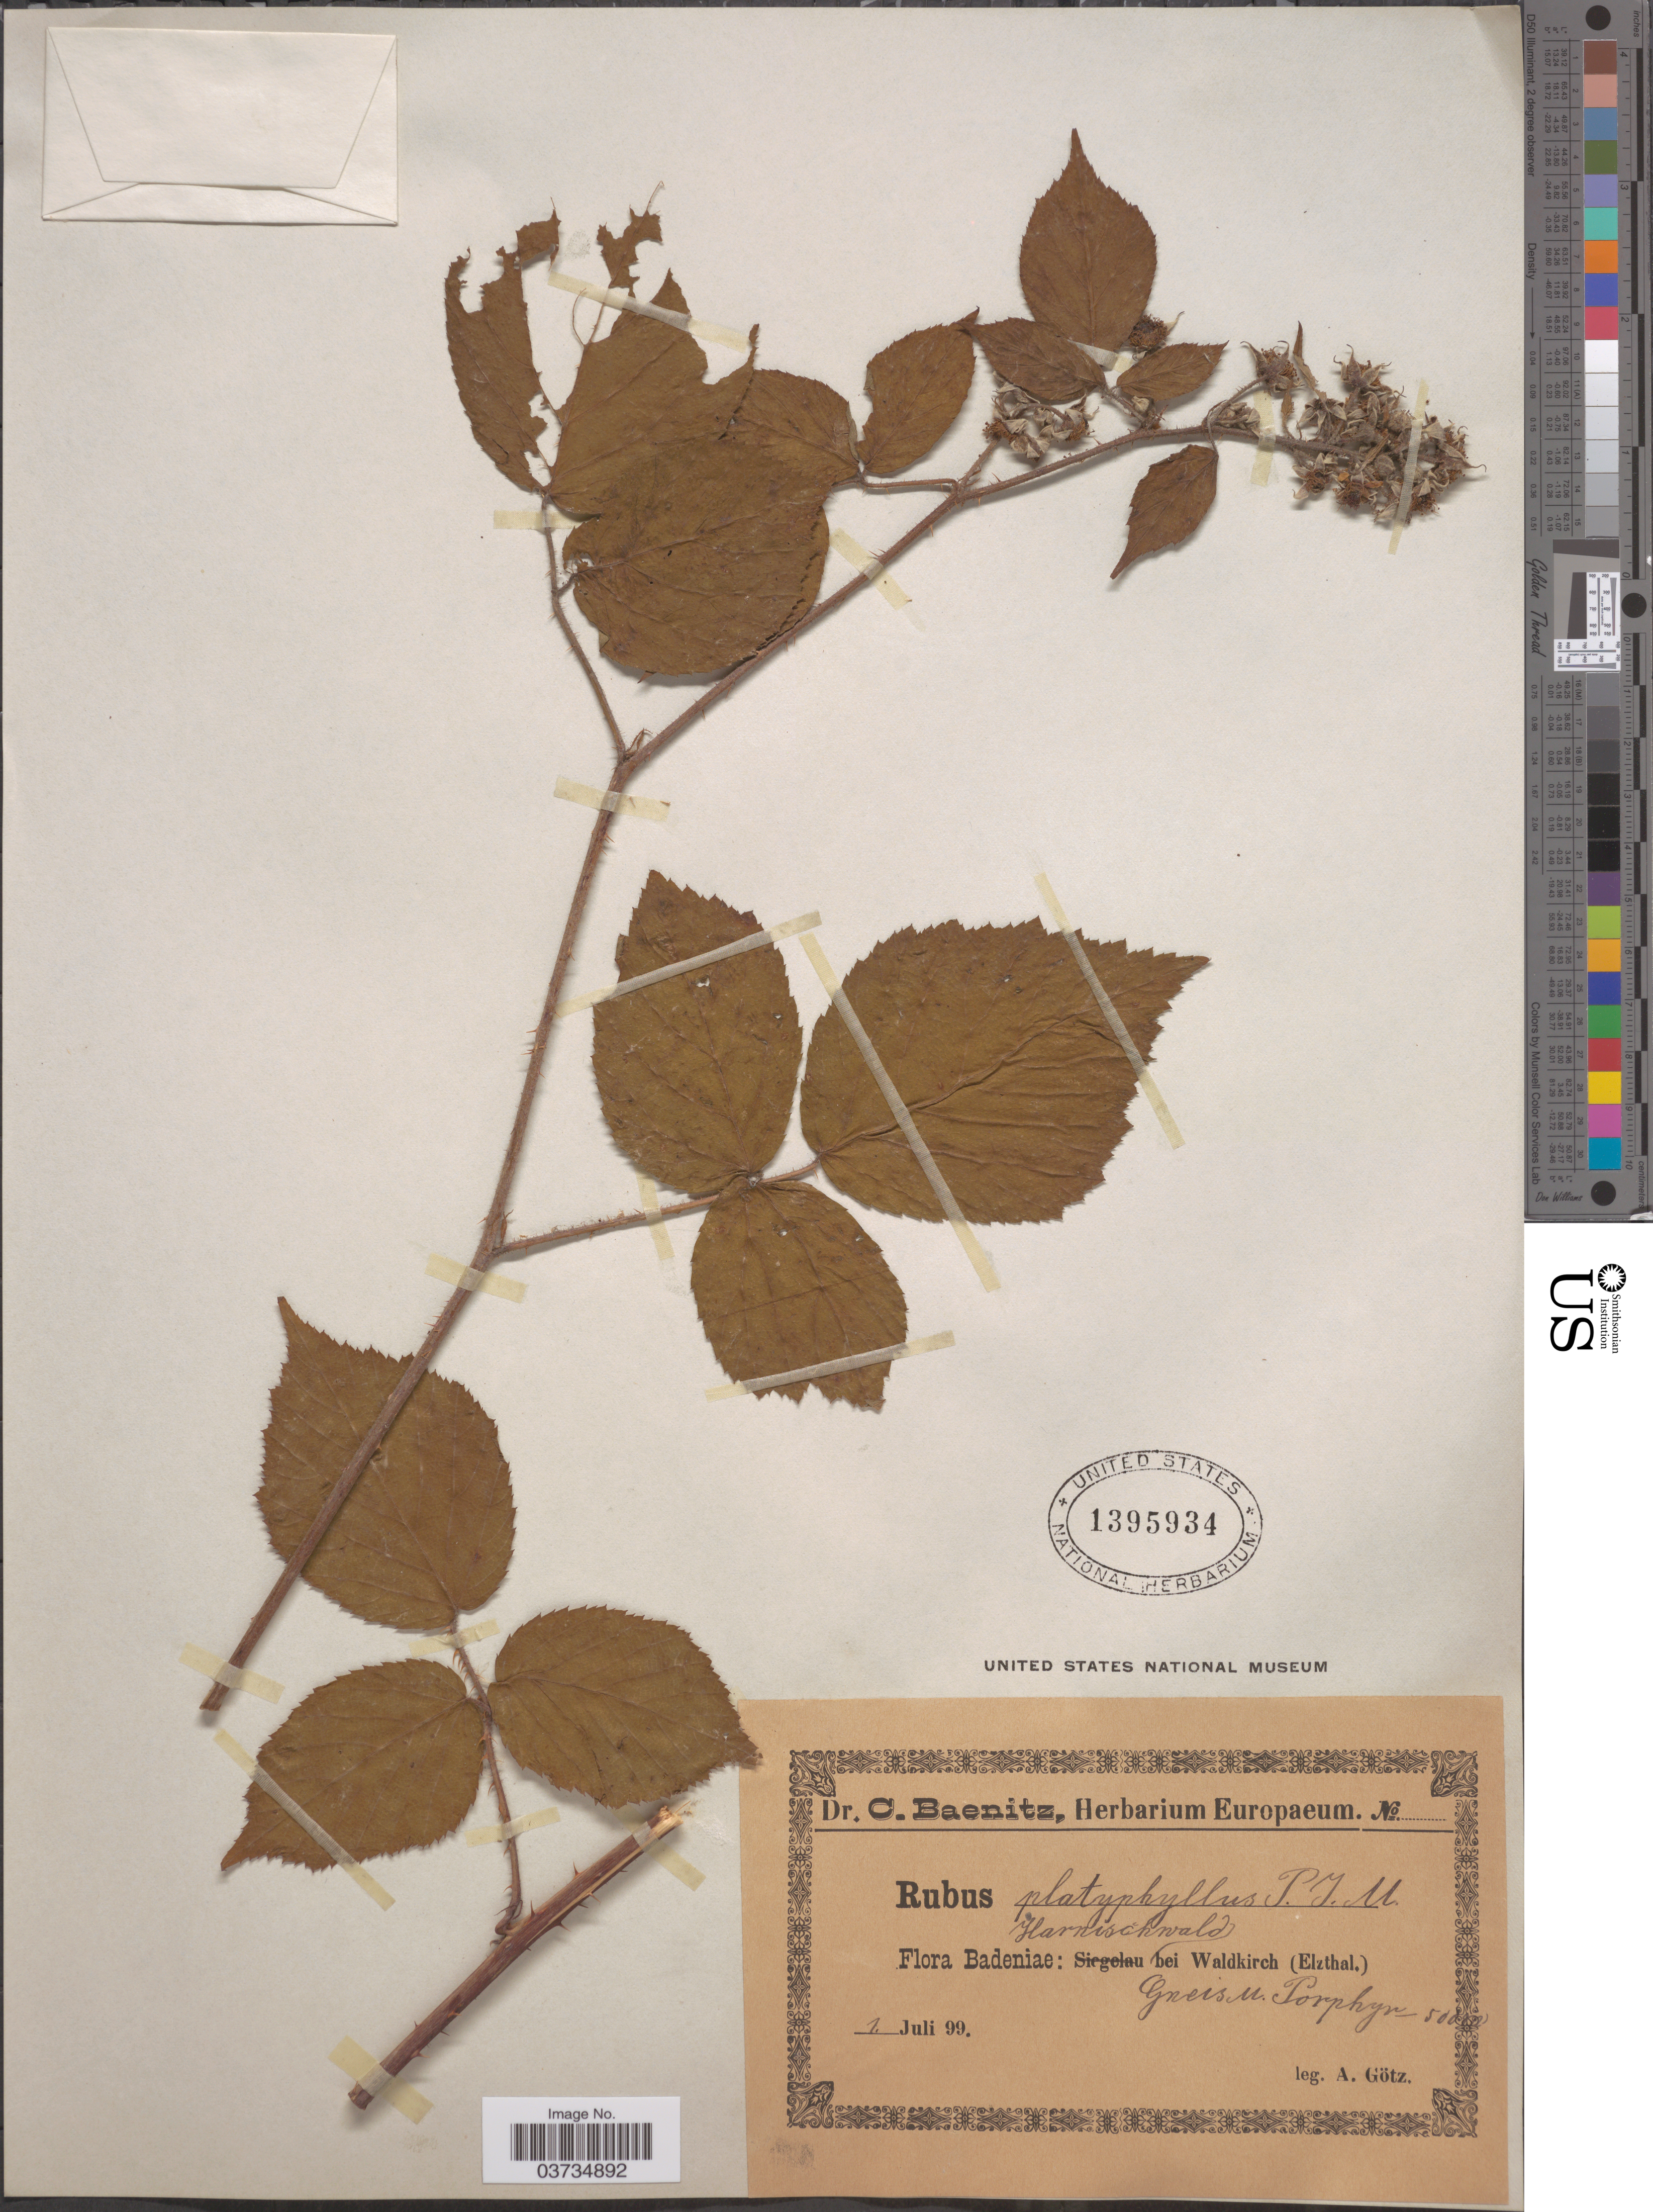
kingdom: Plantae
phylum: Tracheophyta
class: Magnoliopsida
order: Rosales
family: Rosaceae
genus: Rubus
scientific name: Rubus platyphyllos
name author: C. Koch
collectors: A. Götz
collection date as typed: Transcribed d/m/y: 2/7/99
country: Germany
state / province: Baden-Württemberg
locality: Badeniae: Harnischwald bei Waldkirch (Elzthal).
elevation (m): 500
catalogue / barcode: US 1395934